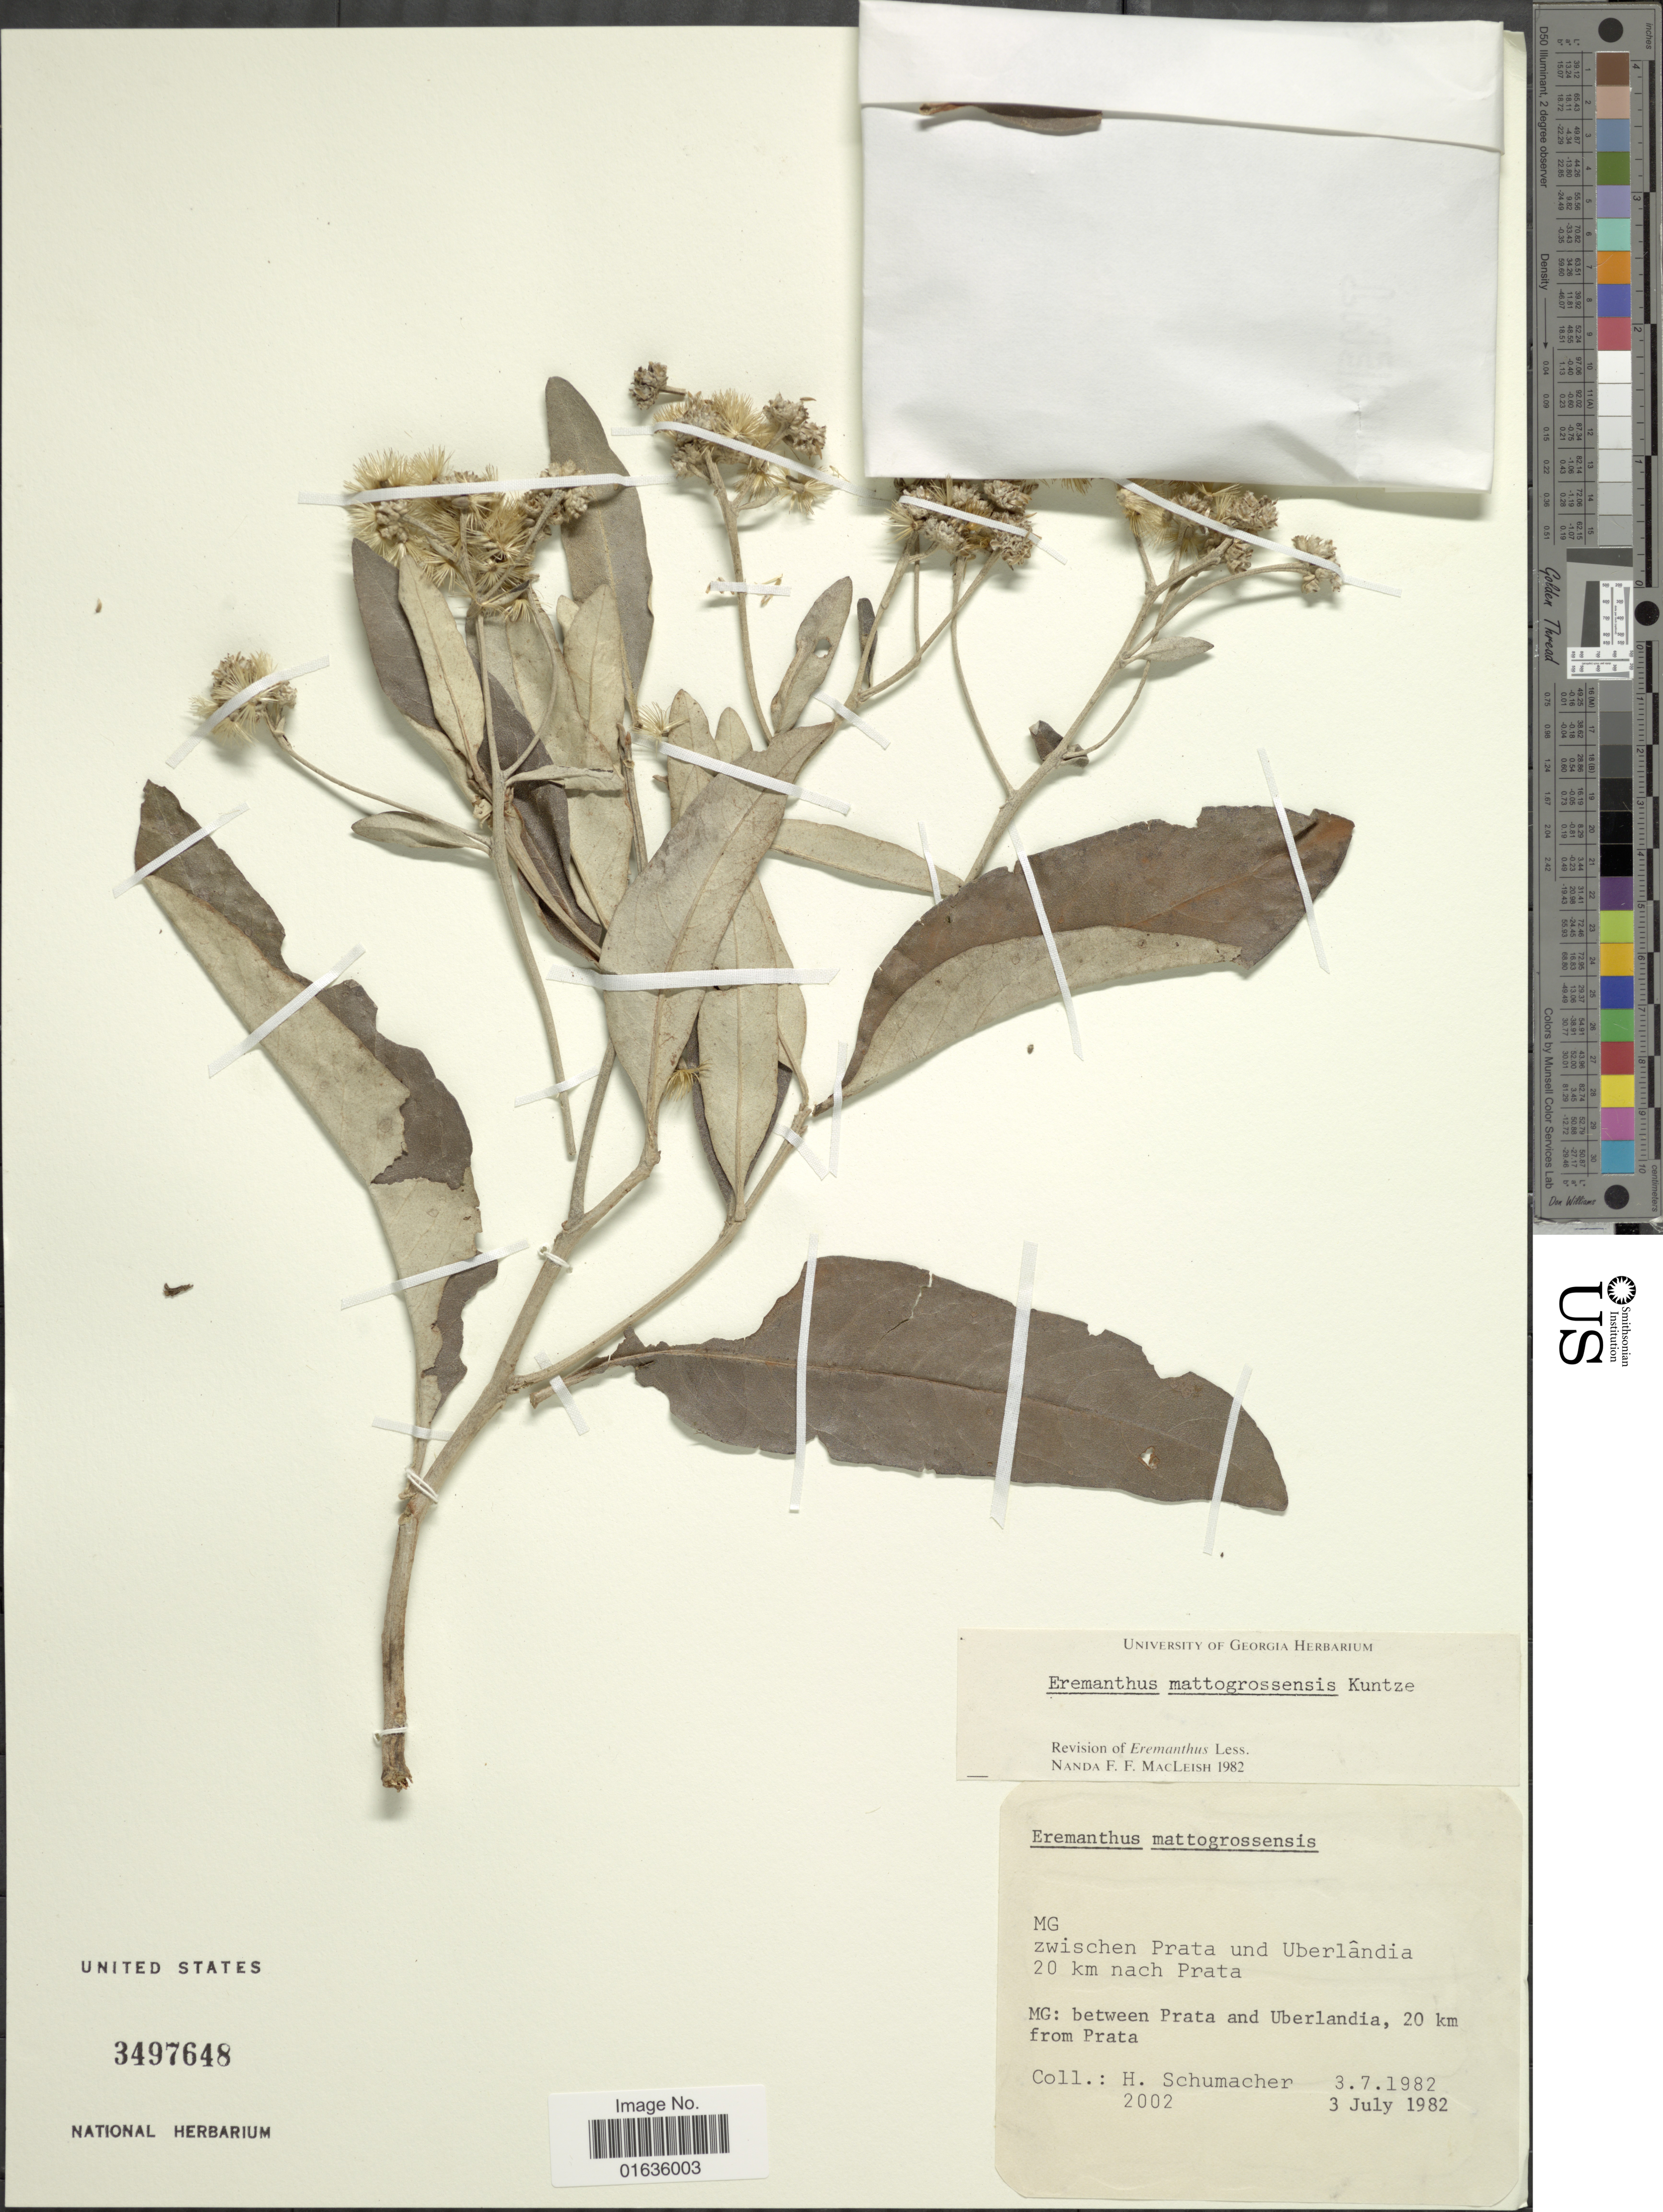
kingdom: Plantae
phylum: Tracheophyta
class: Magnoliopsida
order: Asterales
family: Asteraceae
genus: Eremanthus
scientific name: Eremanthus mattogrossensis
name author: Kuntze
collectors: H. Schumacher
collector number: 2002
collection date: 1982-07-03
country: Brazil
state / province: Minas Gerais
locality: MG: between Prata and Uberlandia, 20 km from Prata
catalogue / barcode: US 3497648